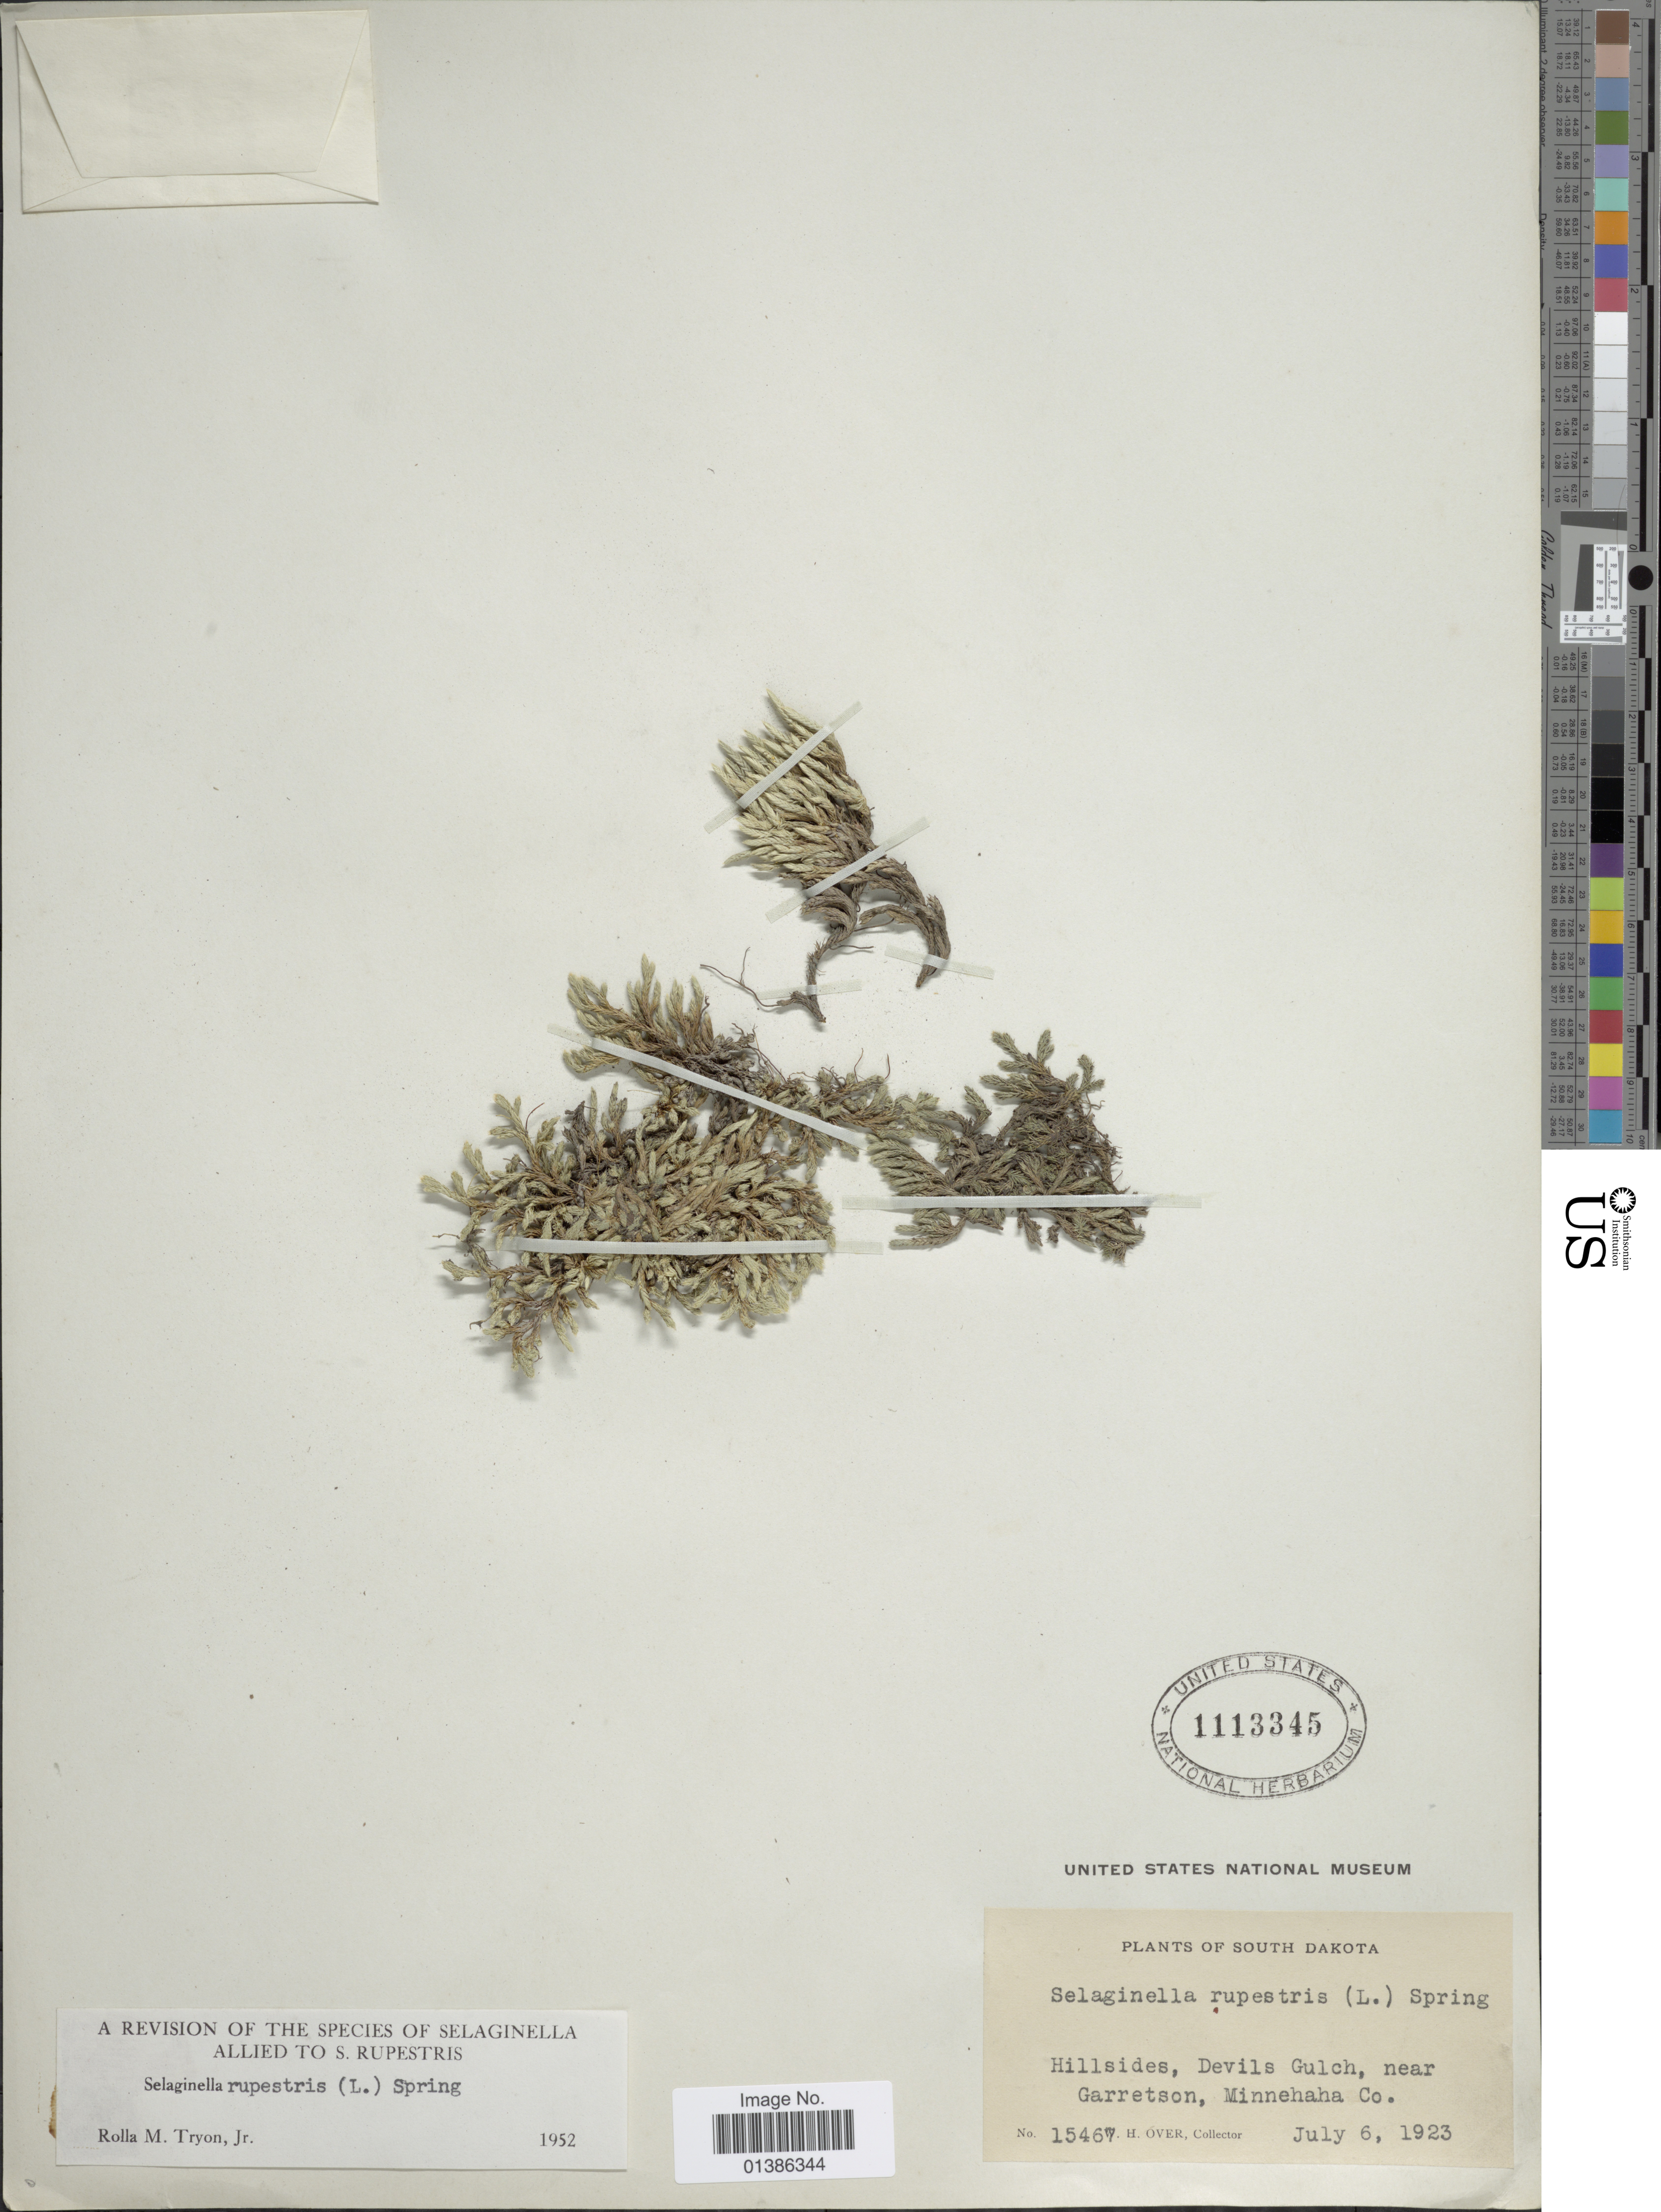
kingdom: Plantae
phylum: Tracheophyta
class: Lycopodiopsida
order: Selaginellales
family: Selaginellaceae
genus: Selaginella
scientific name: Selaginella rupestris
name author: (L.) Spring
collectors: W. Over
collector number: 15467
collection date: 1923-07-06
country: United States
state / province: South Dakota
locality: Hillsides, Devils Gulch, near Garretson, Minnehaha Co.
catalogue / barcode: US 1113345